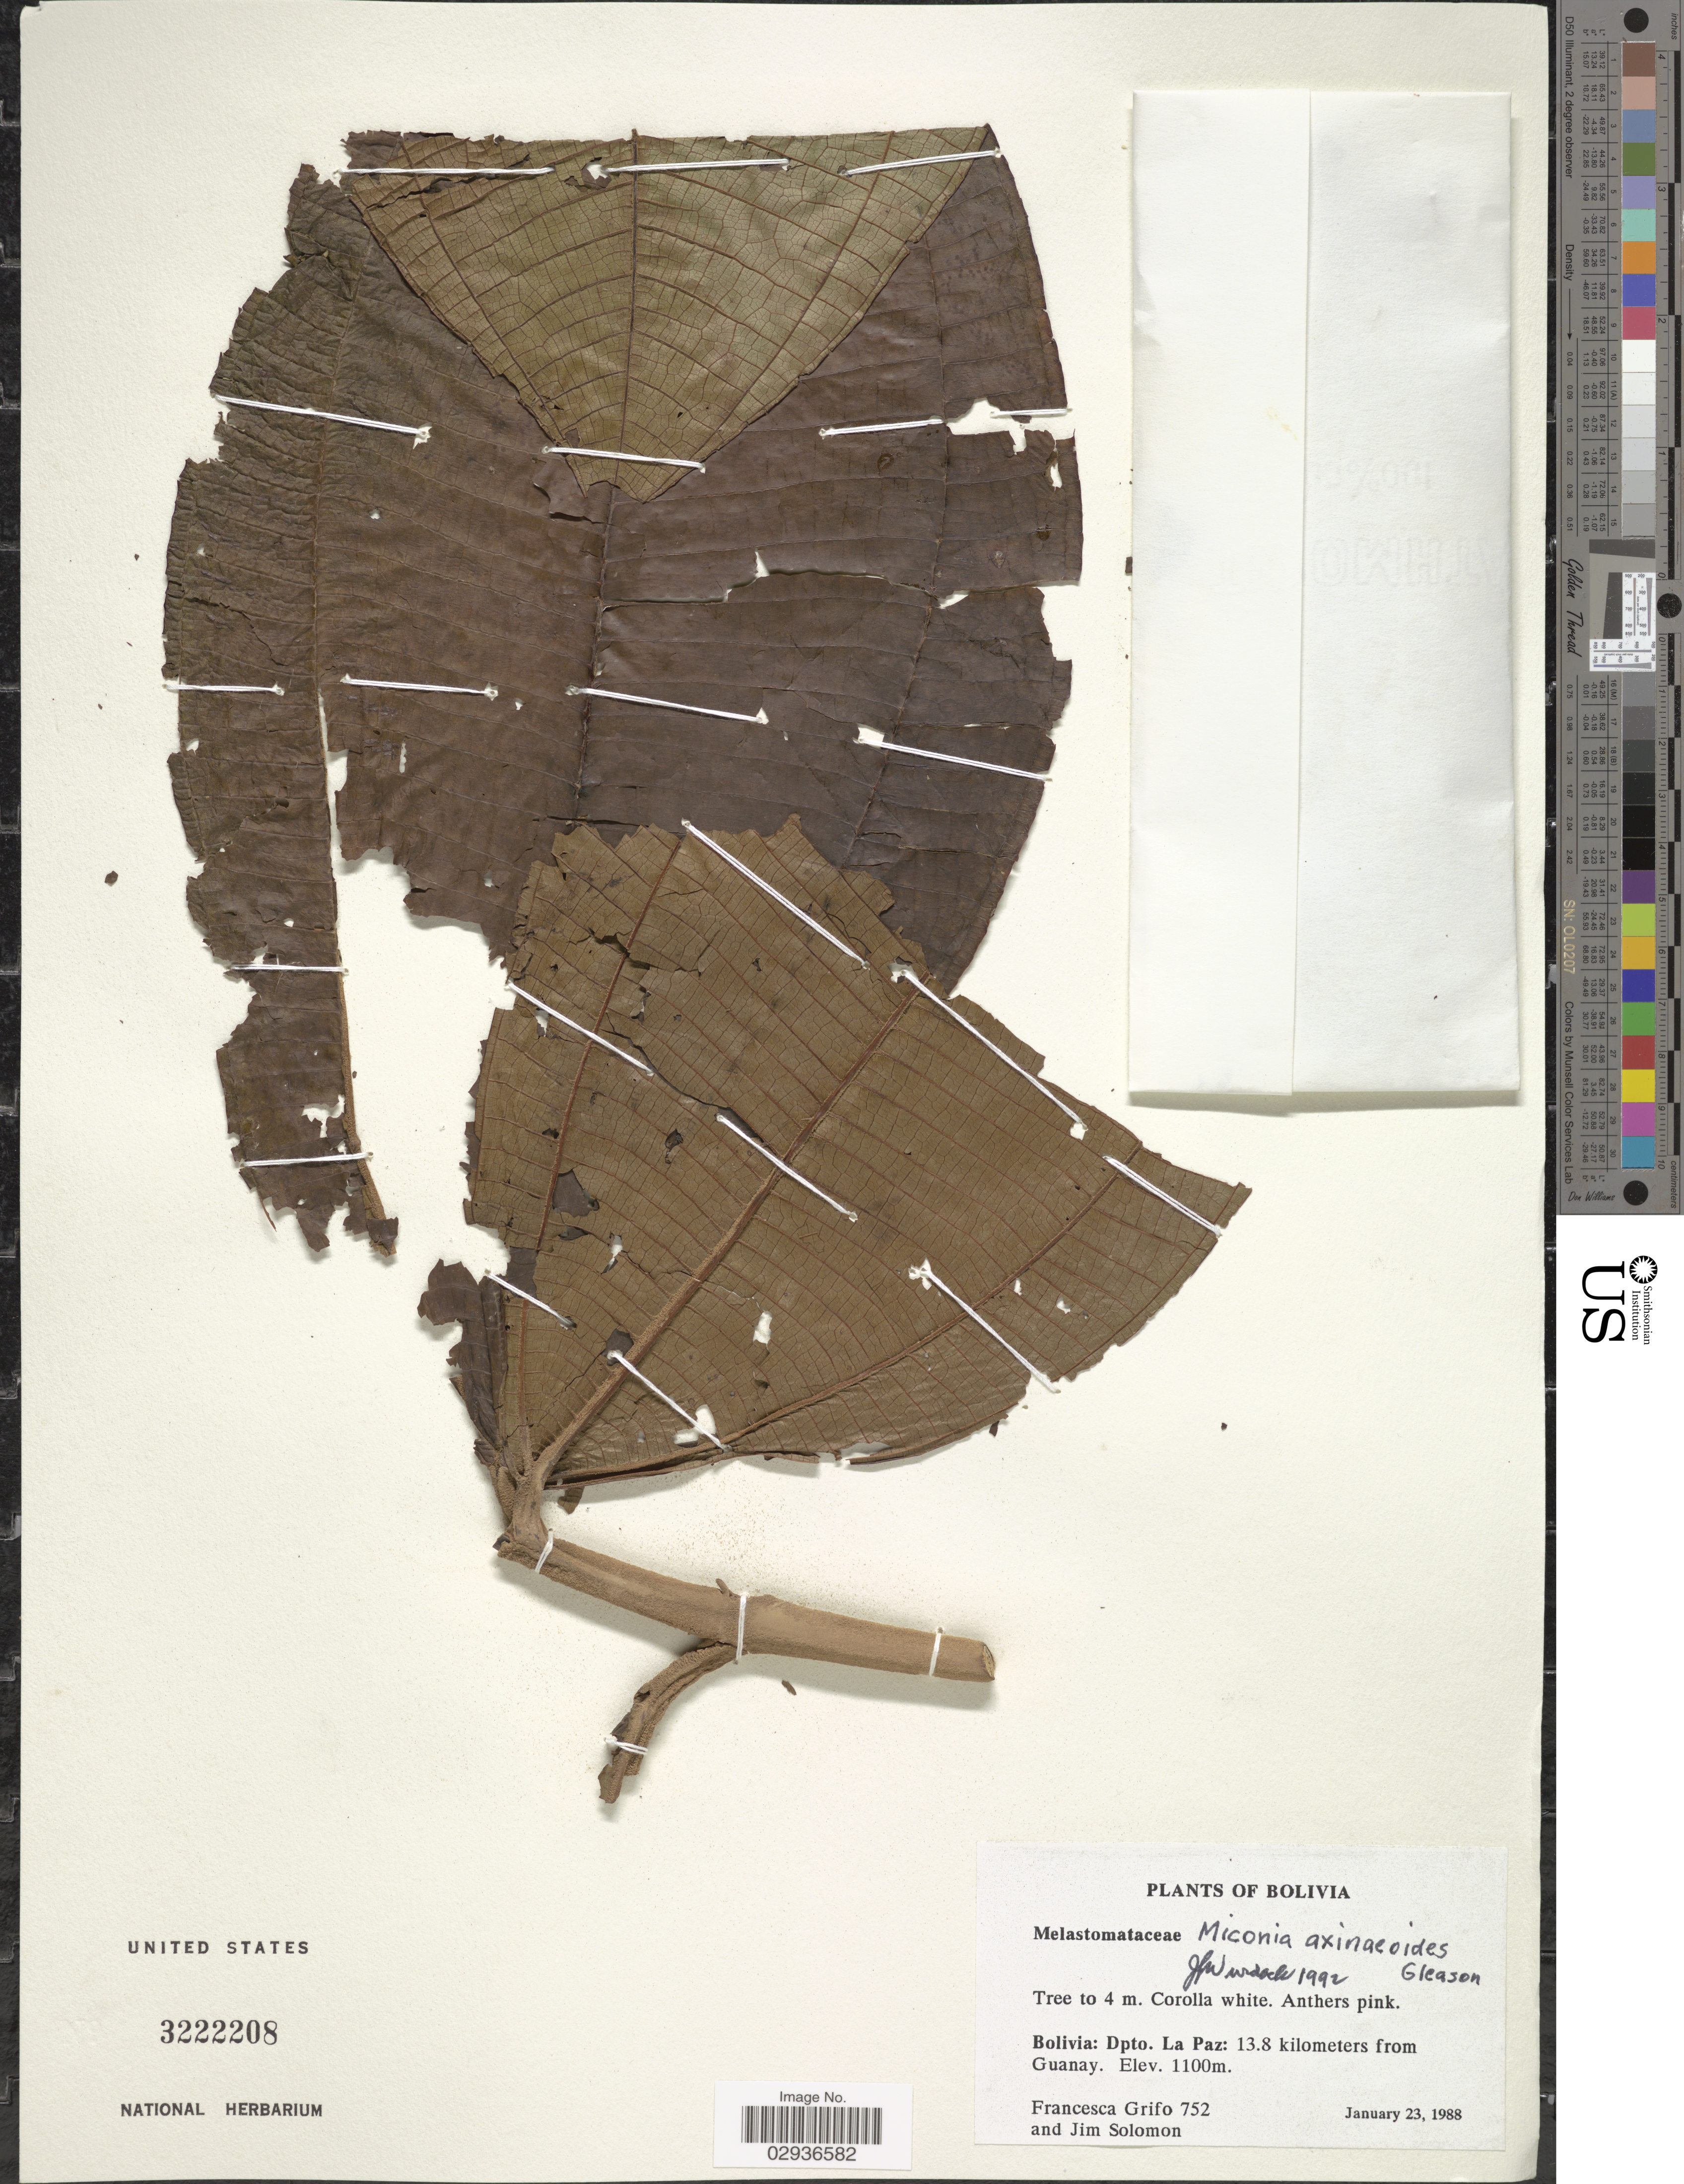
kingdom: Plantae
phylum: Tracheophyta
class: Magnoliopsida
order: Myrtales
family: Melastomataceae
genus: Miconia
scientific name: Miconia axinaeoides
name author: Gleason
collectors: F. Grifo & J. Solomon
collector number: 752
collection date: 1988-01-23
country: Bolivia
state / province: La Paz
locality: Dpto. La Paz: 13.8 kilometers from Guanay.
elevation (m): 1100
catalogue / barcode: US 322208